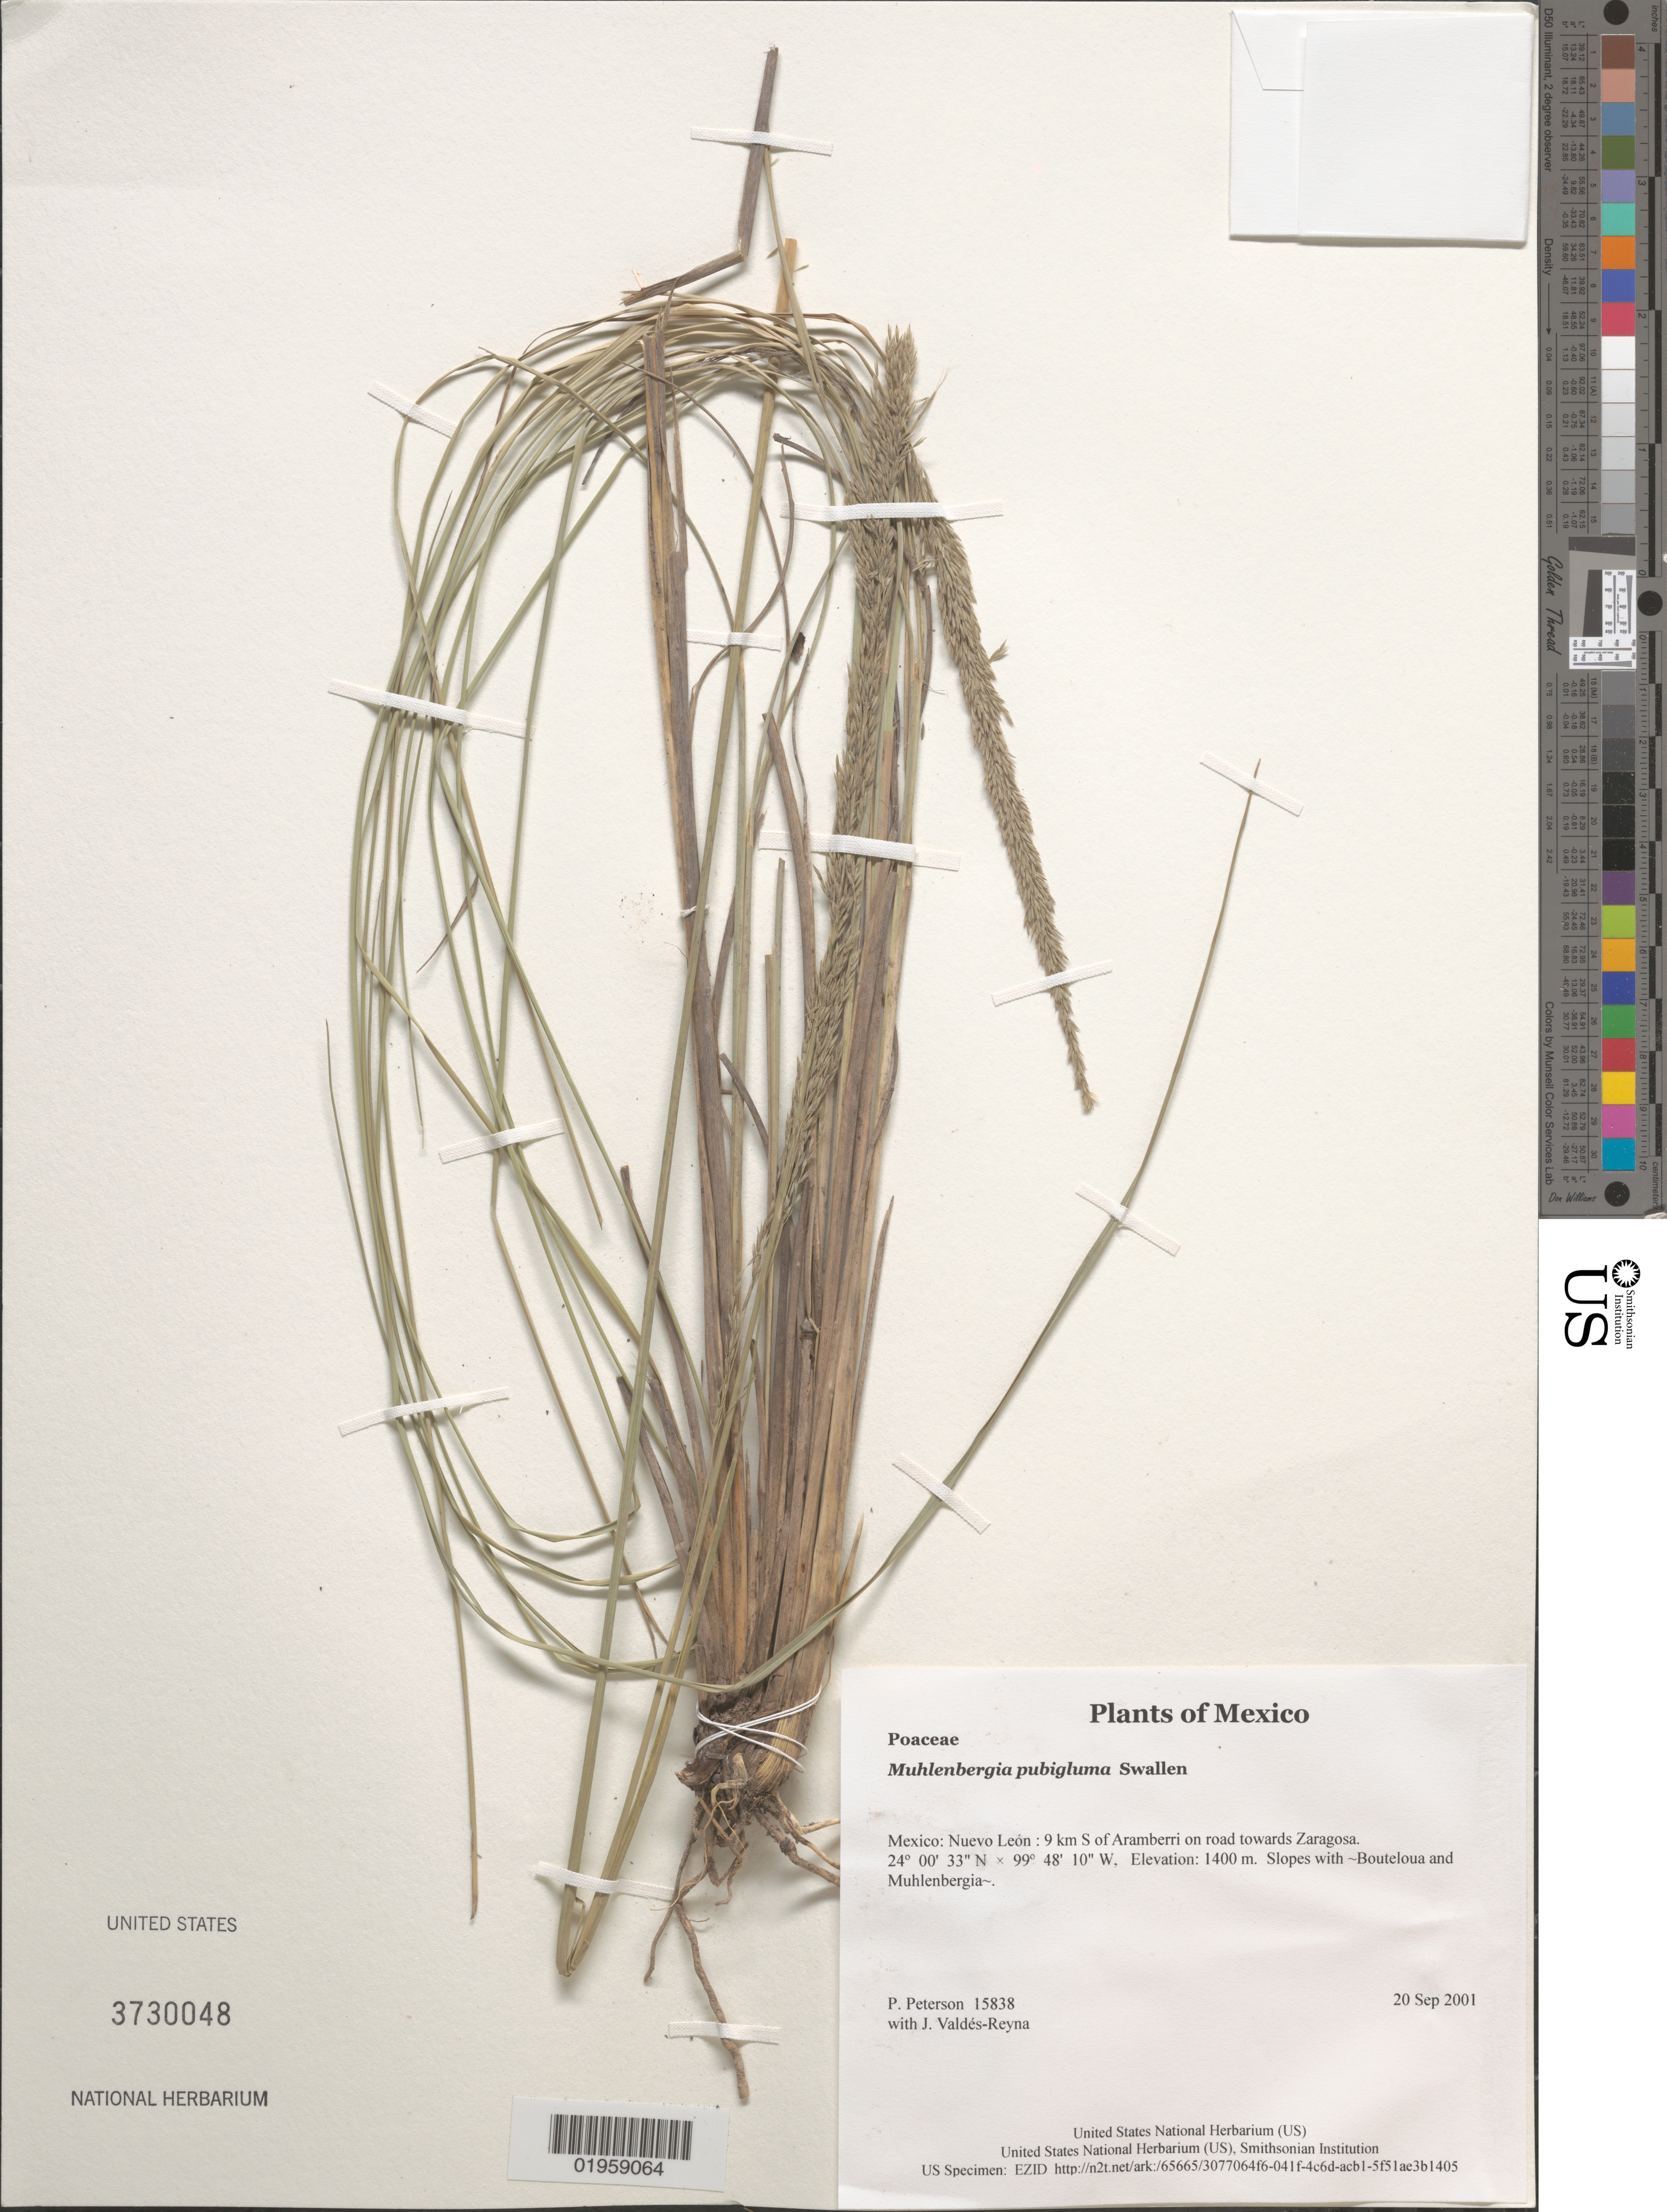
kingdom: Plantae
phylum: Tracheophyta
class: Liliopsida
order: Poales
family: Poaceae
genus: Muhlenbergia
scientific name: Muhlenbergia pubigluma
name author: Swallen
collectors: P. M. Peterson & J. Valdés-Reyna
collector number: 15838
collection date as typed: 20 Sep 2001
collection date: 2001-09-20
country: Mexico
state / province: Nuevo León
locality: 9 km S of Aramberri on road towards Zaragosa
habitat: Slopes with ~Bouteloua and Muhlenbergia~.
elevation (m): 1400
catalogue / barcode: US 3730048